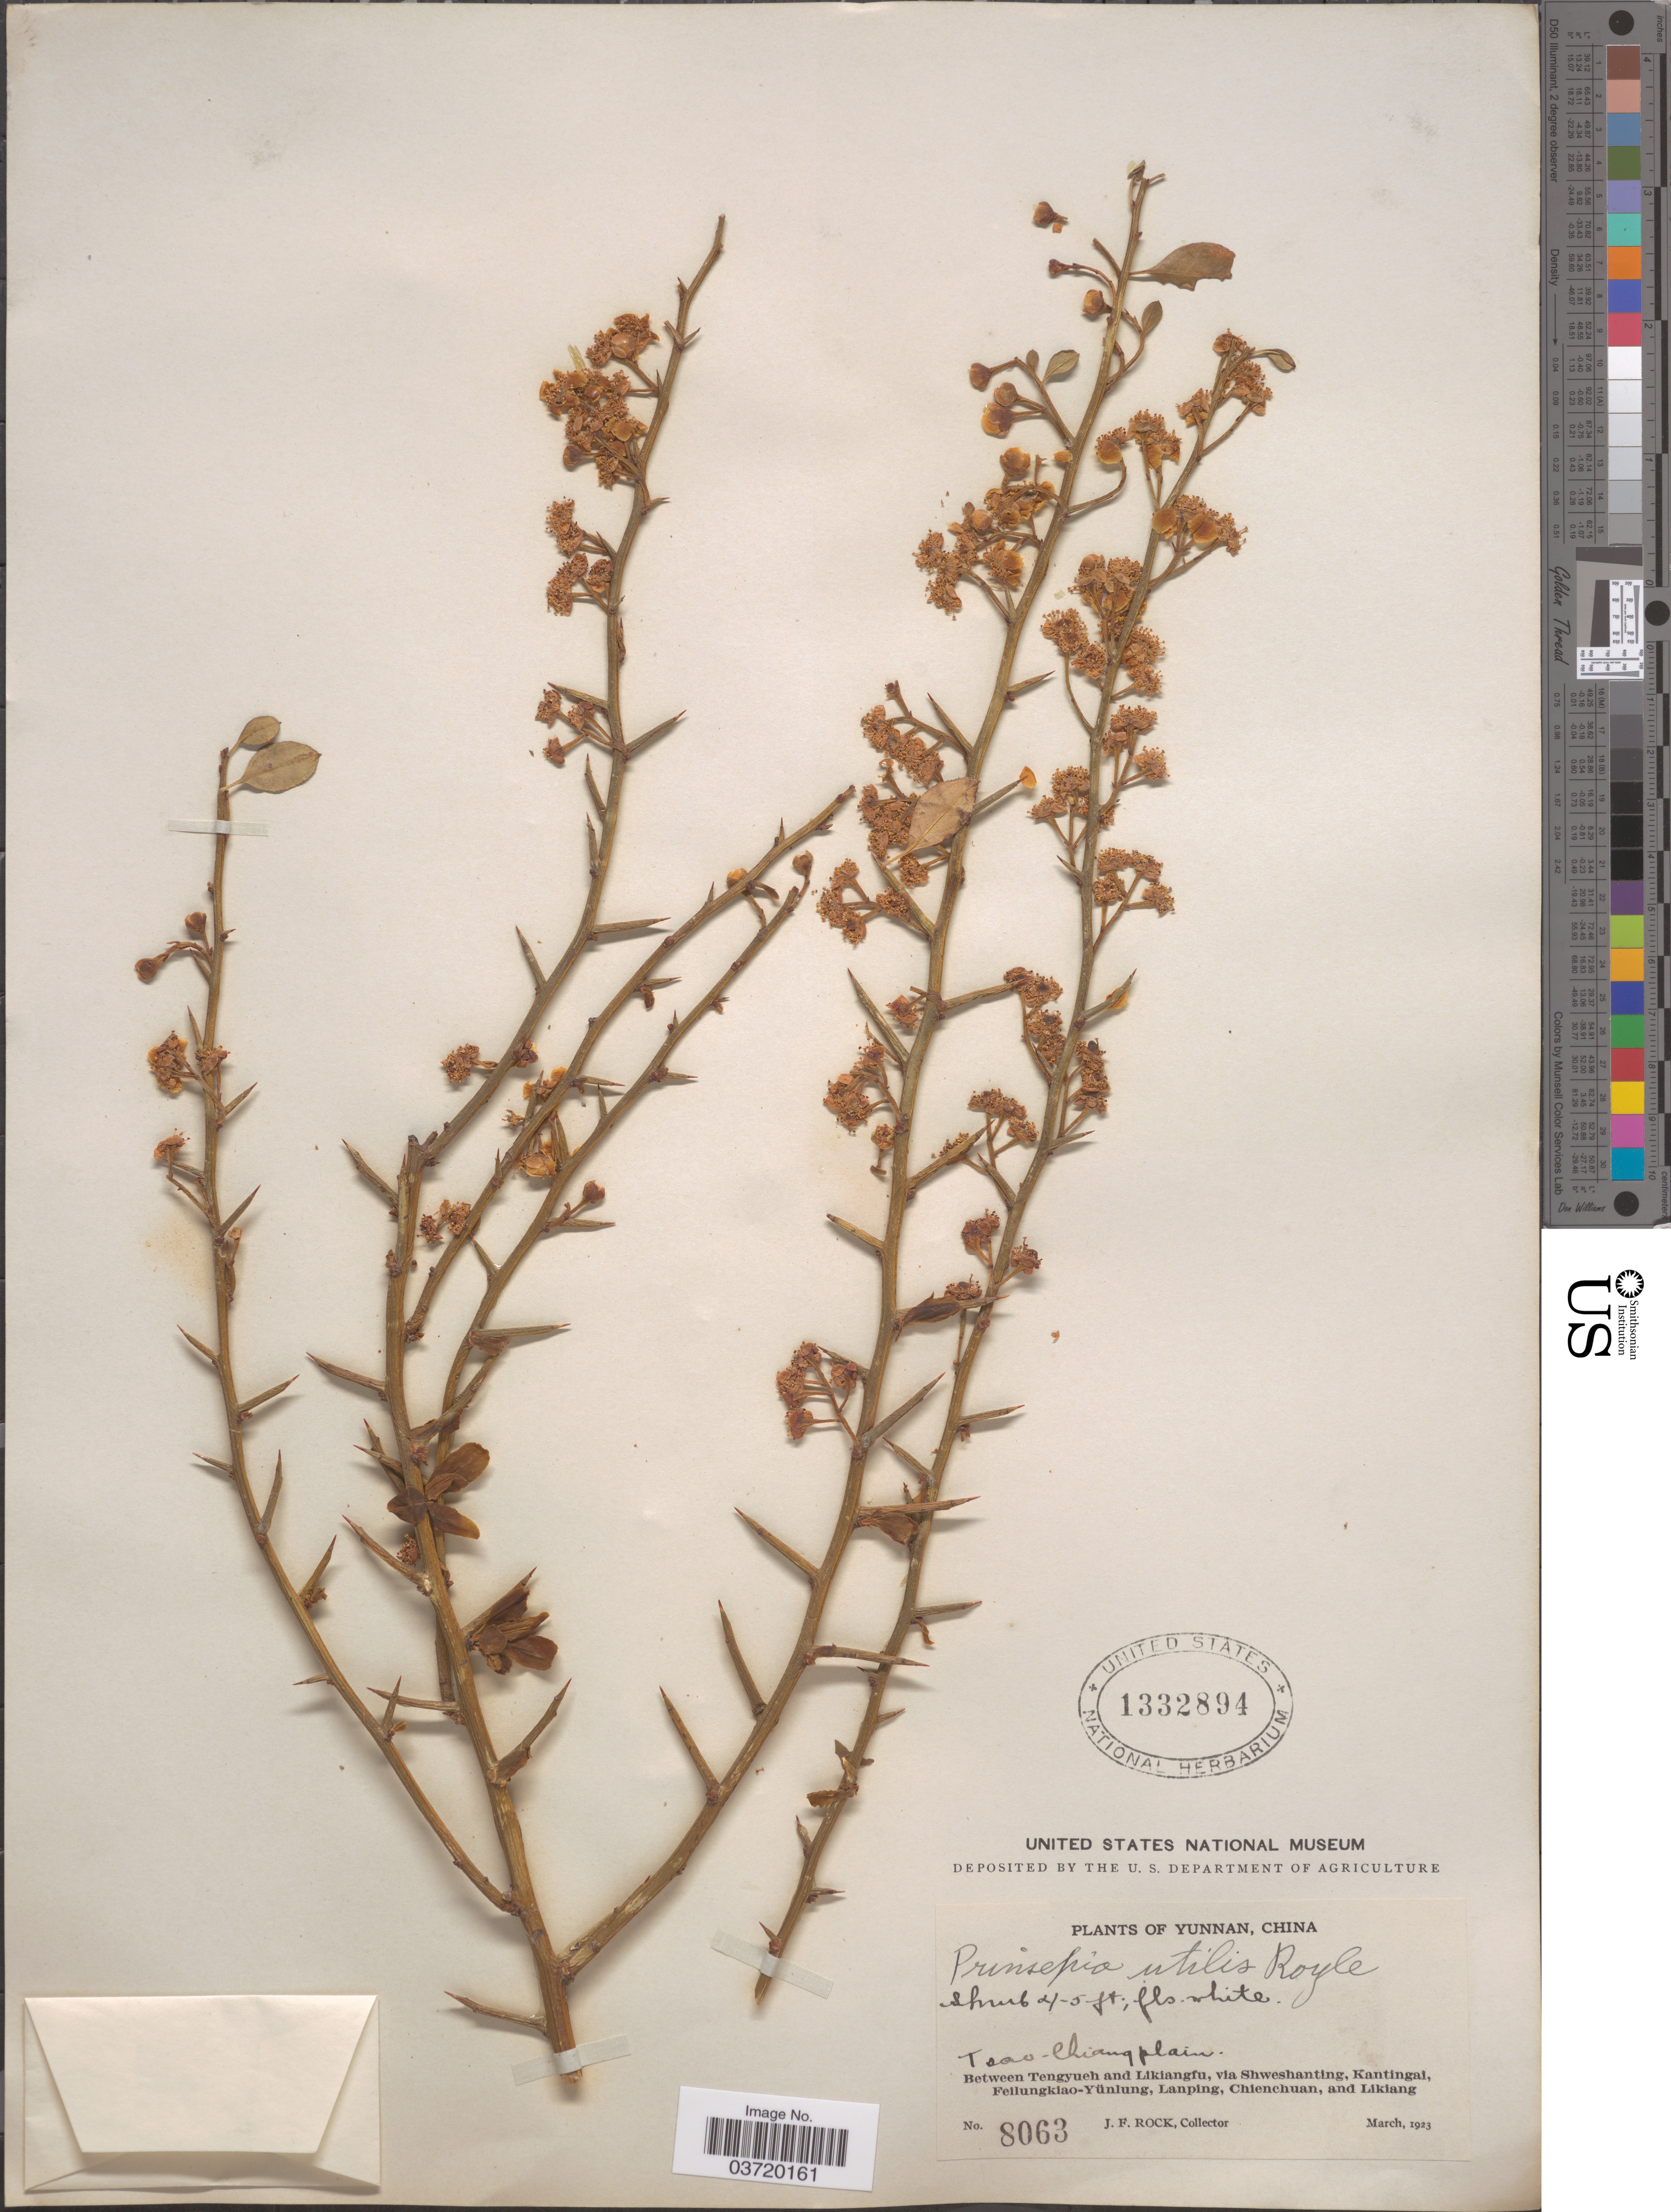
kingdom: Plantae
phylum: Tracheophyta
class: Magnoliopsida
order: Rosales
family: Rosaceae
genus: Prinsepia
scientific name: Prinsepia utilis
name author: Royle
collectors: J. Rock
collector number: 8063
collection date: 1923-03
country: China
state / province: Yunnan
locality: Tsao-Chiang plain. Between Tengyueh and Likiangfu, via Shweshanting, Kantingal, Feilungkiao-Yünlung, Lanping, Chienchuan, and Likiang.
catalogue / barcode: US 1332894